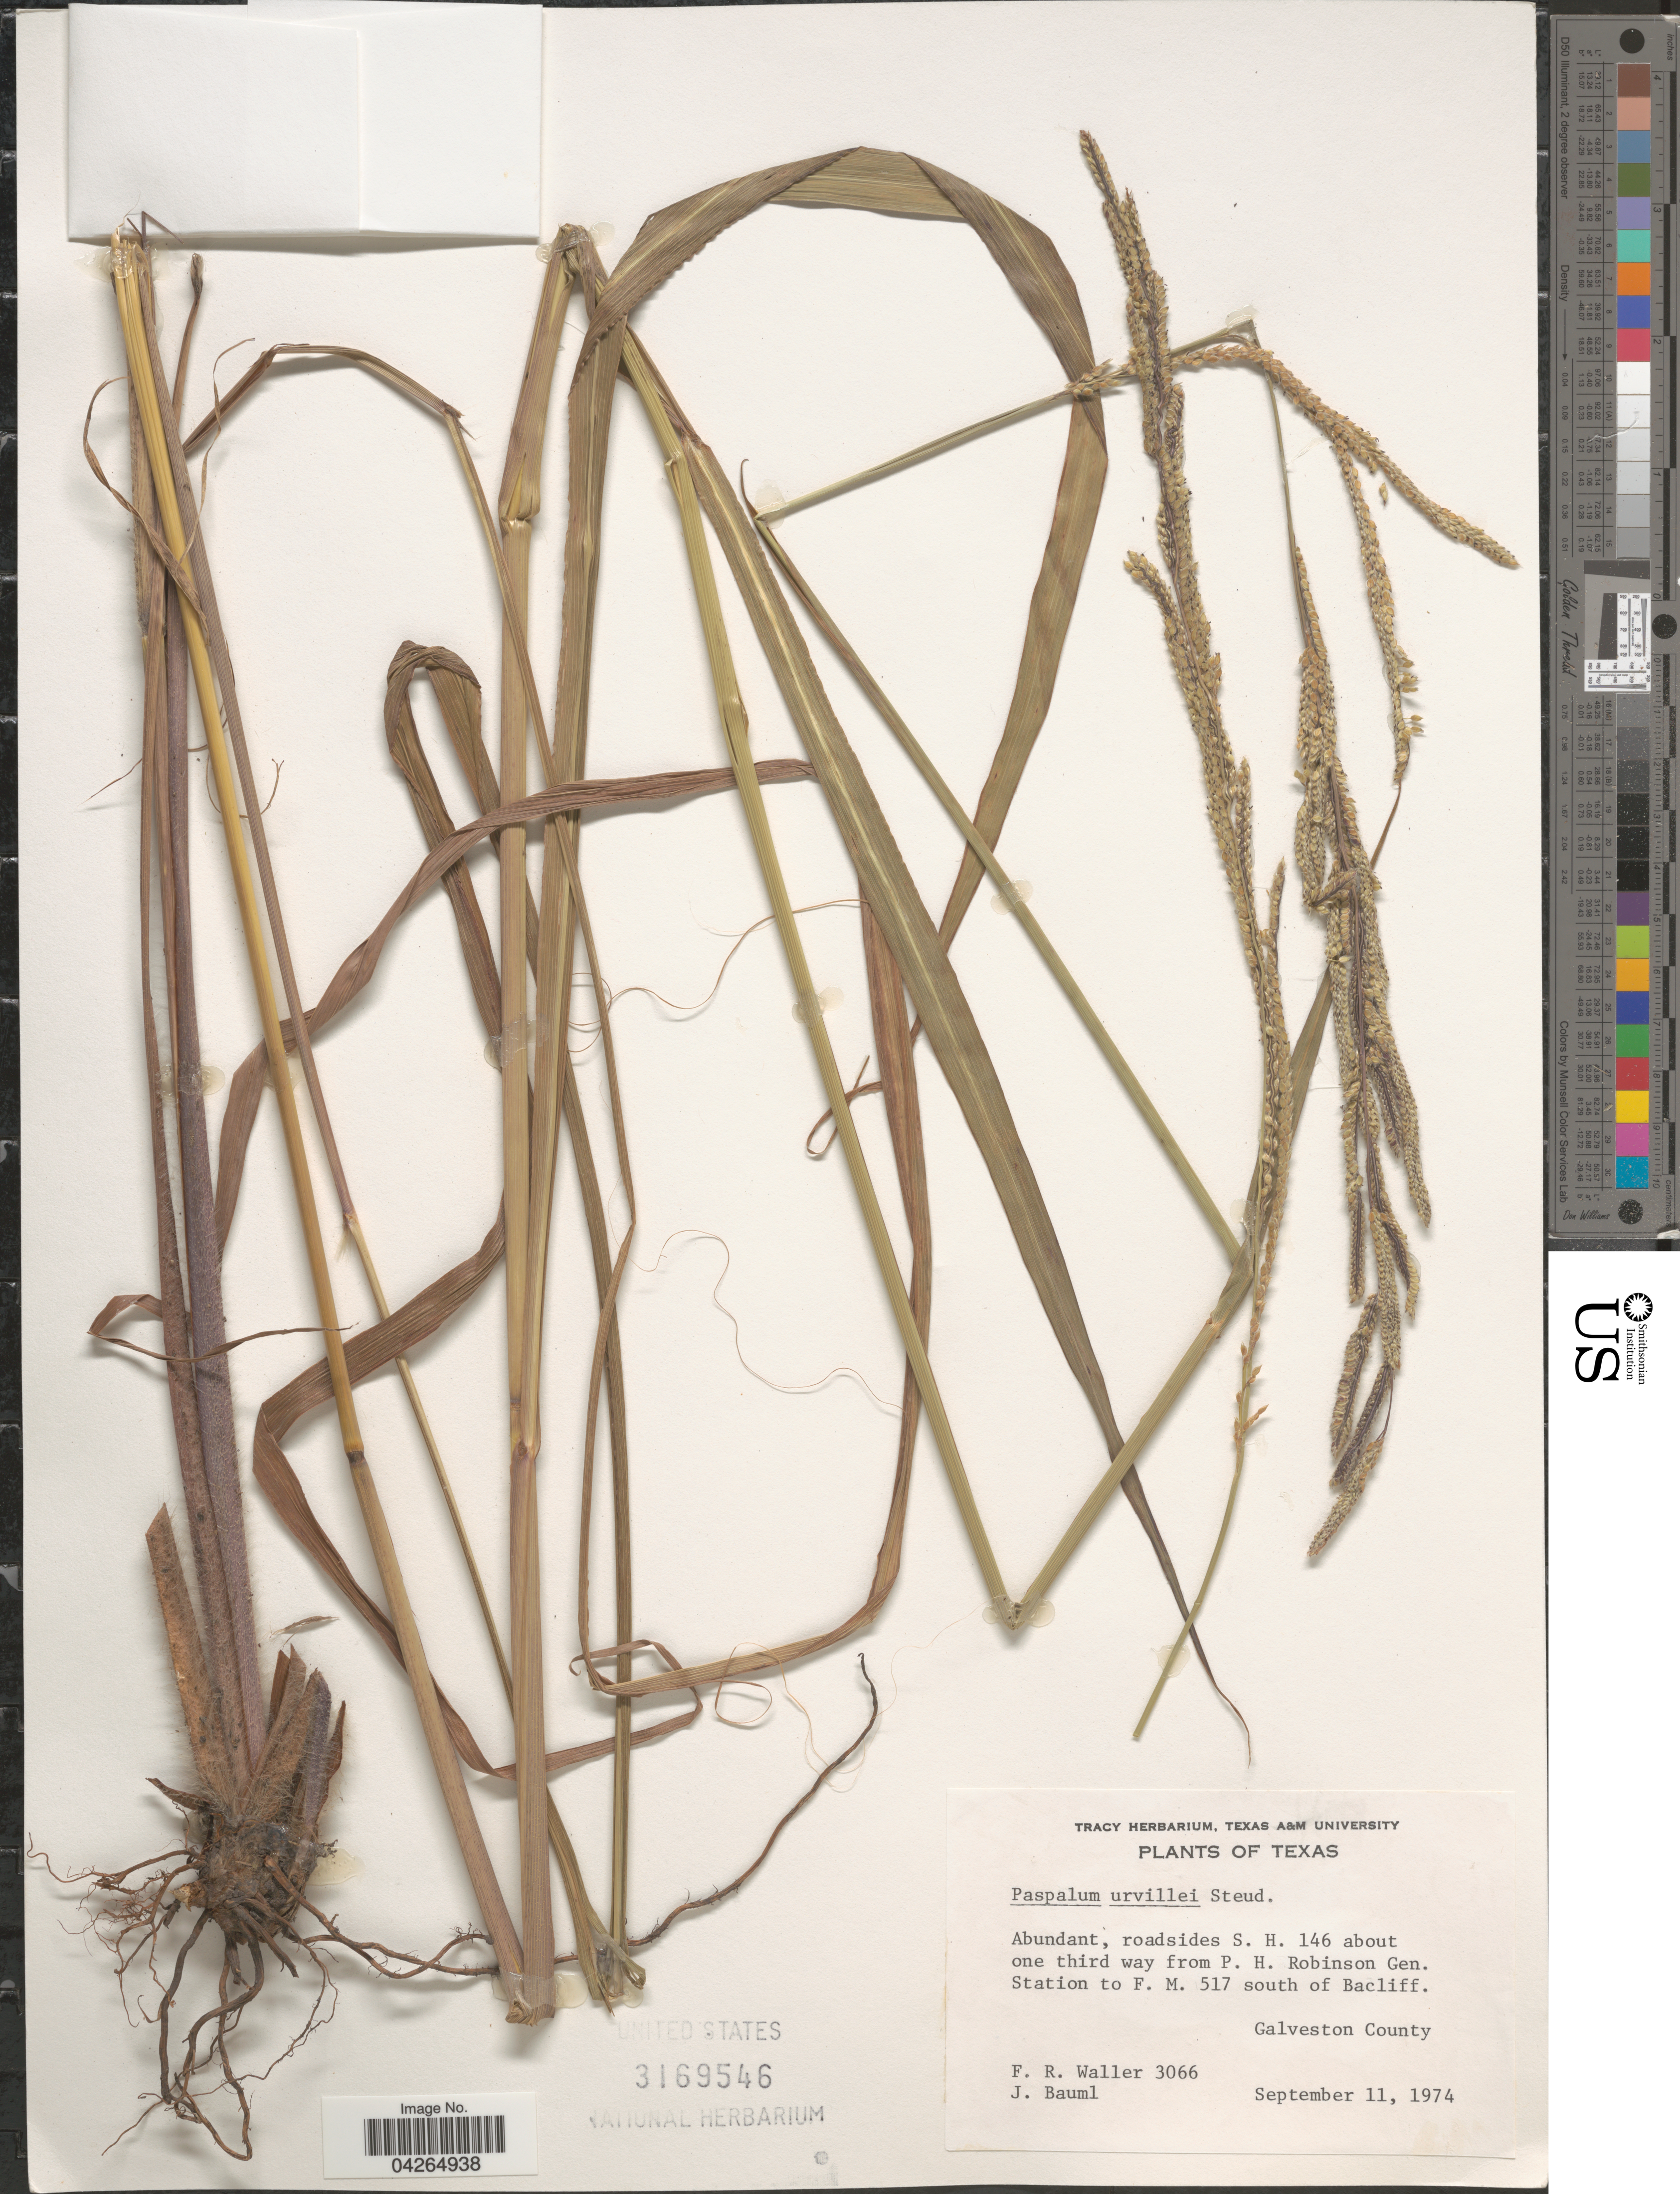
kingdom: Plantae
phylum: Tracheophyta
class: Liliopsida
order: Poales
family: Poaceae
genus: Paspalum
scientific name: Paspalum urvillei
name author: Steud.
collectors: F. R. Waller & J. Bauml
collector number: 3066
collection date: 1974-09-11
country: United States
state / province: Texas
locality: Abundant, roadsides S. H. 146 about one third way from P. H. Robinson Gen. Station to F.M. 517 south of Bacliff. Galveston County.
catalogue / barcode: US 3169546